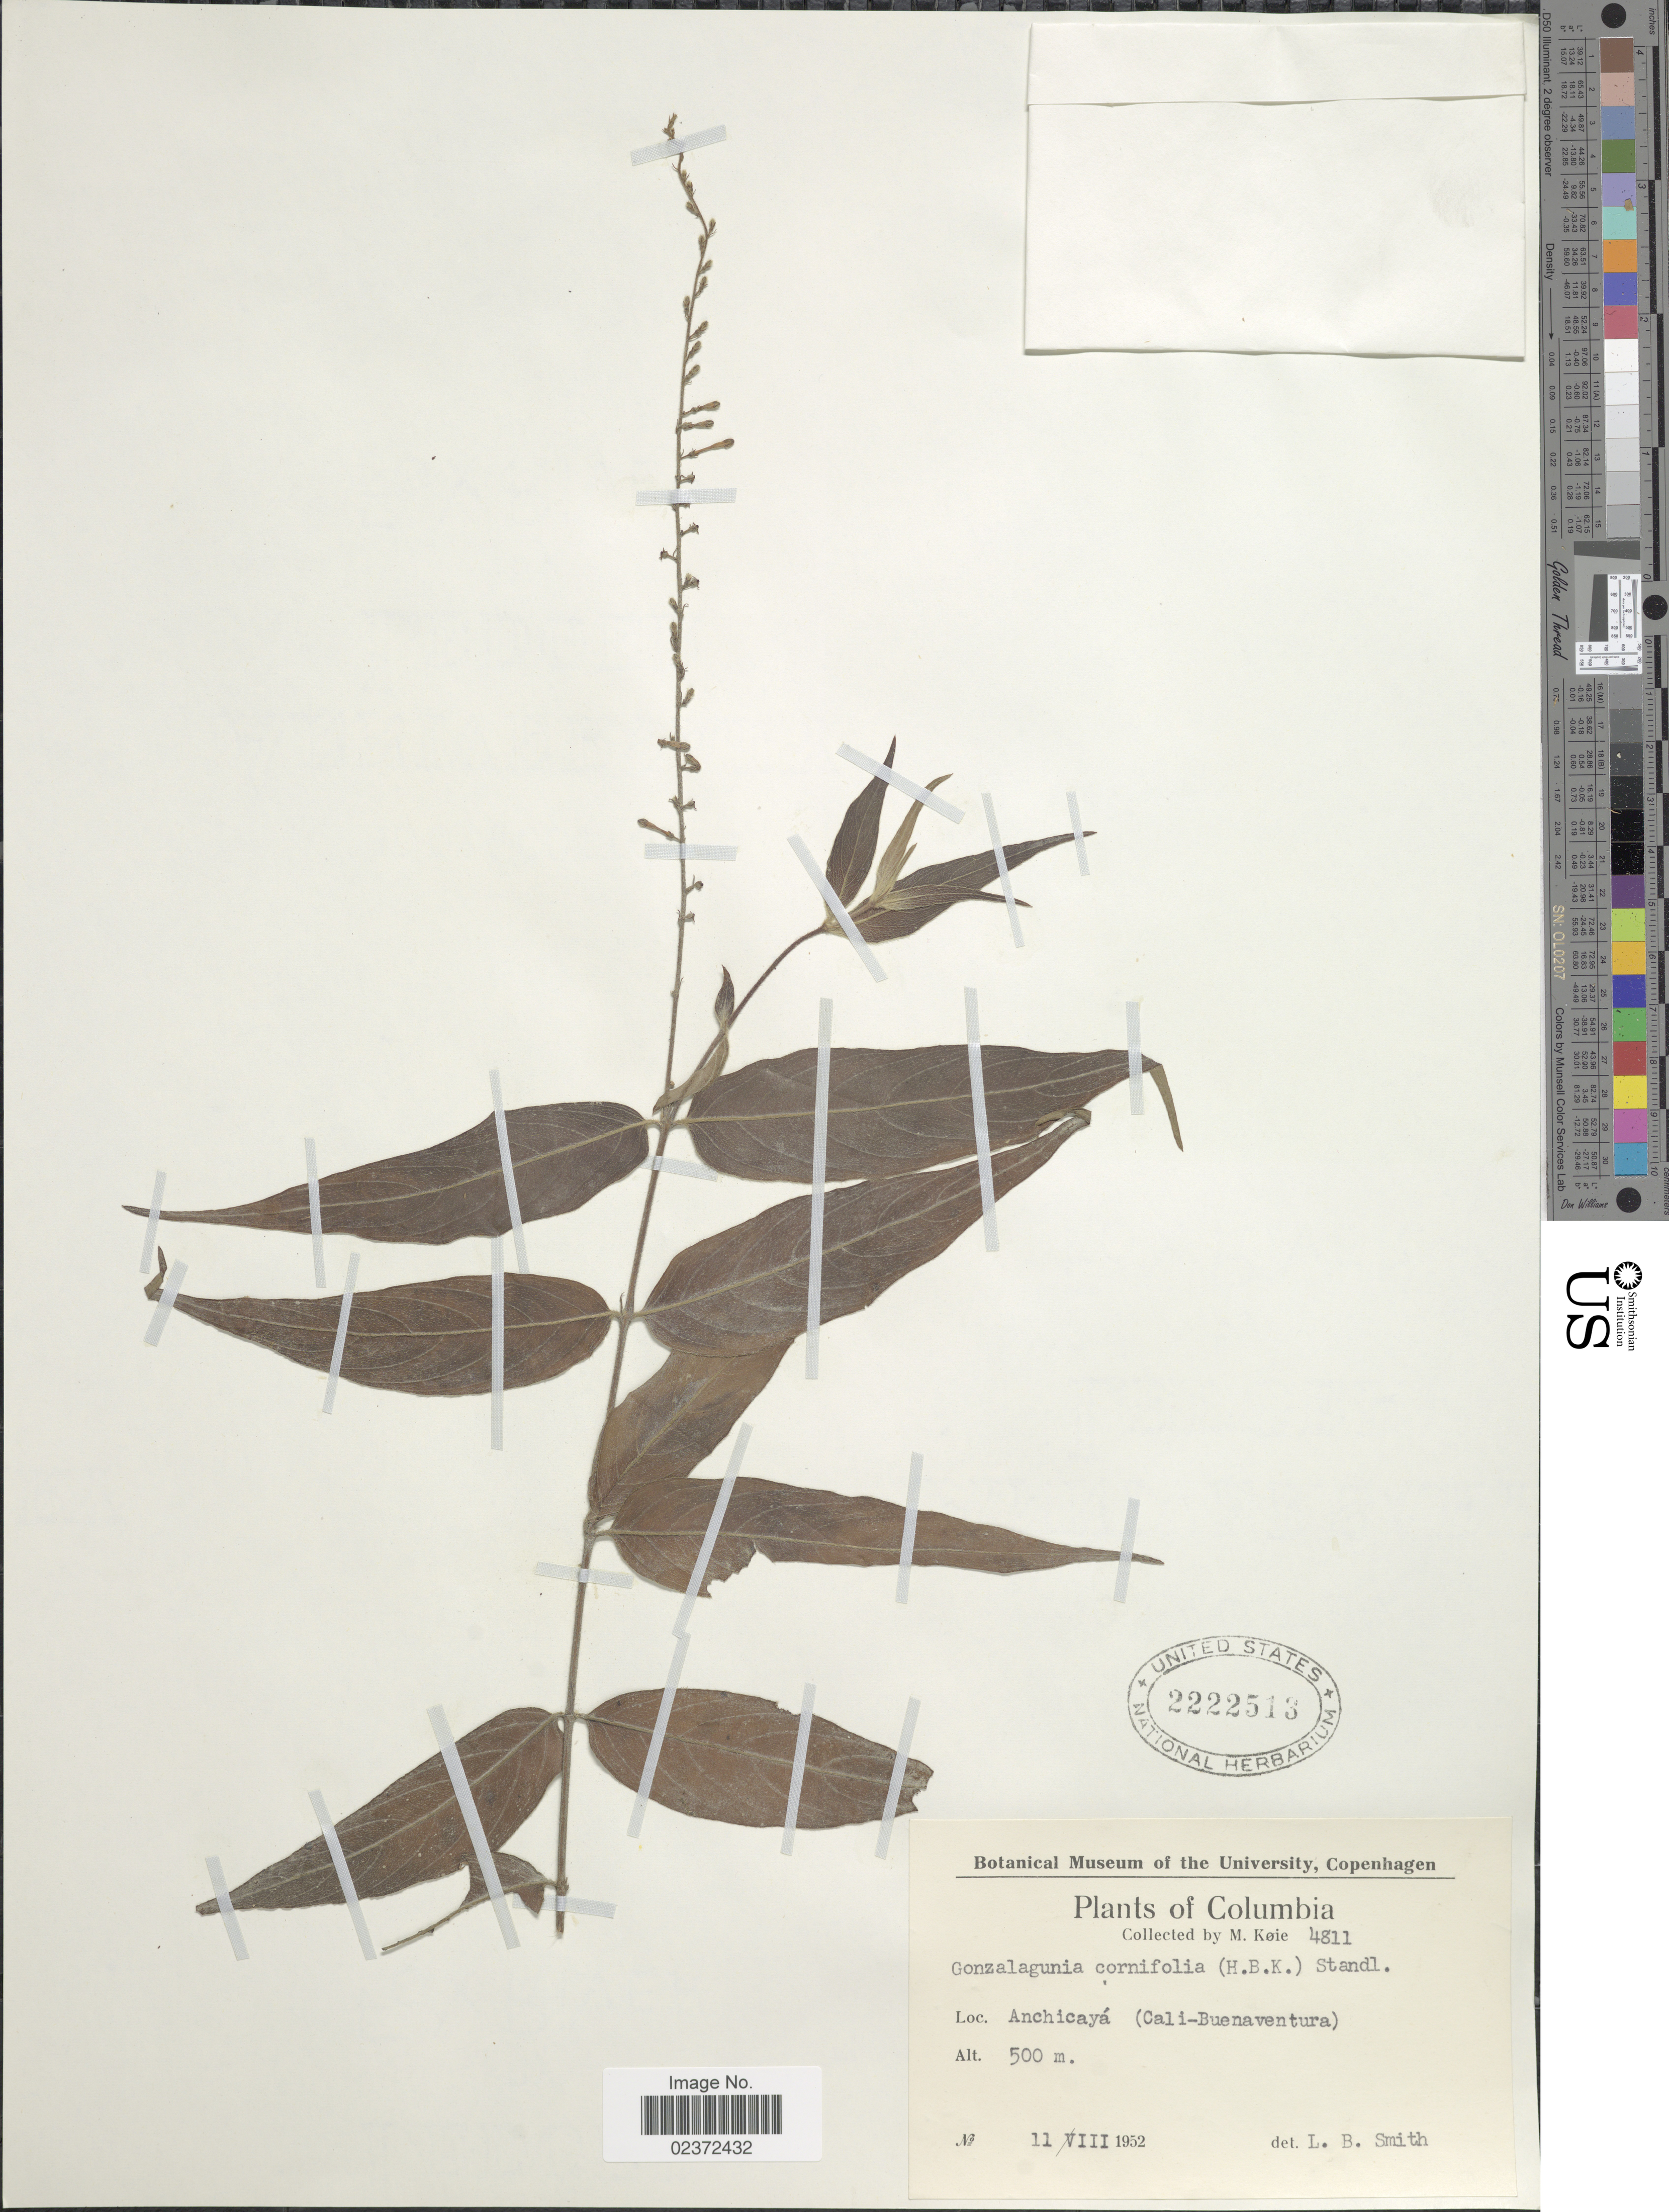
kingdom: Plantae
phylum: Tracheophyta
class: Magnoliopsida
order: Gentianales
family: Rubiaceae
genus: Gonzalagunia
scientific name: Gonzalagunia cornifolia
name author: (Kunth) Standl.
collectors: M. Köie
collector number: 4811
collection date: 1952-03-11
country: Colombia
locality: Anchicayá (Cali-Buenavemtura)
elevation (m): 500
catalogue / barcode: US 2222513